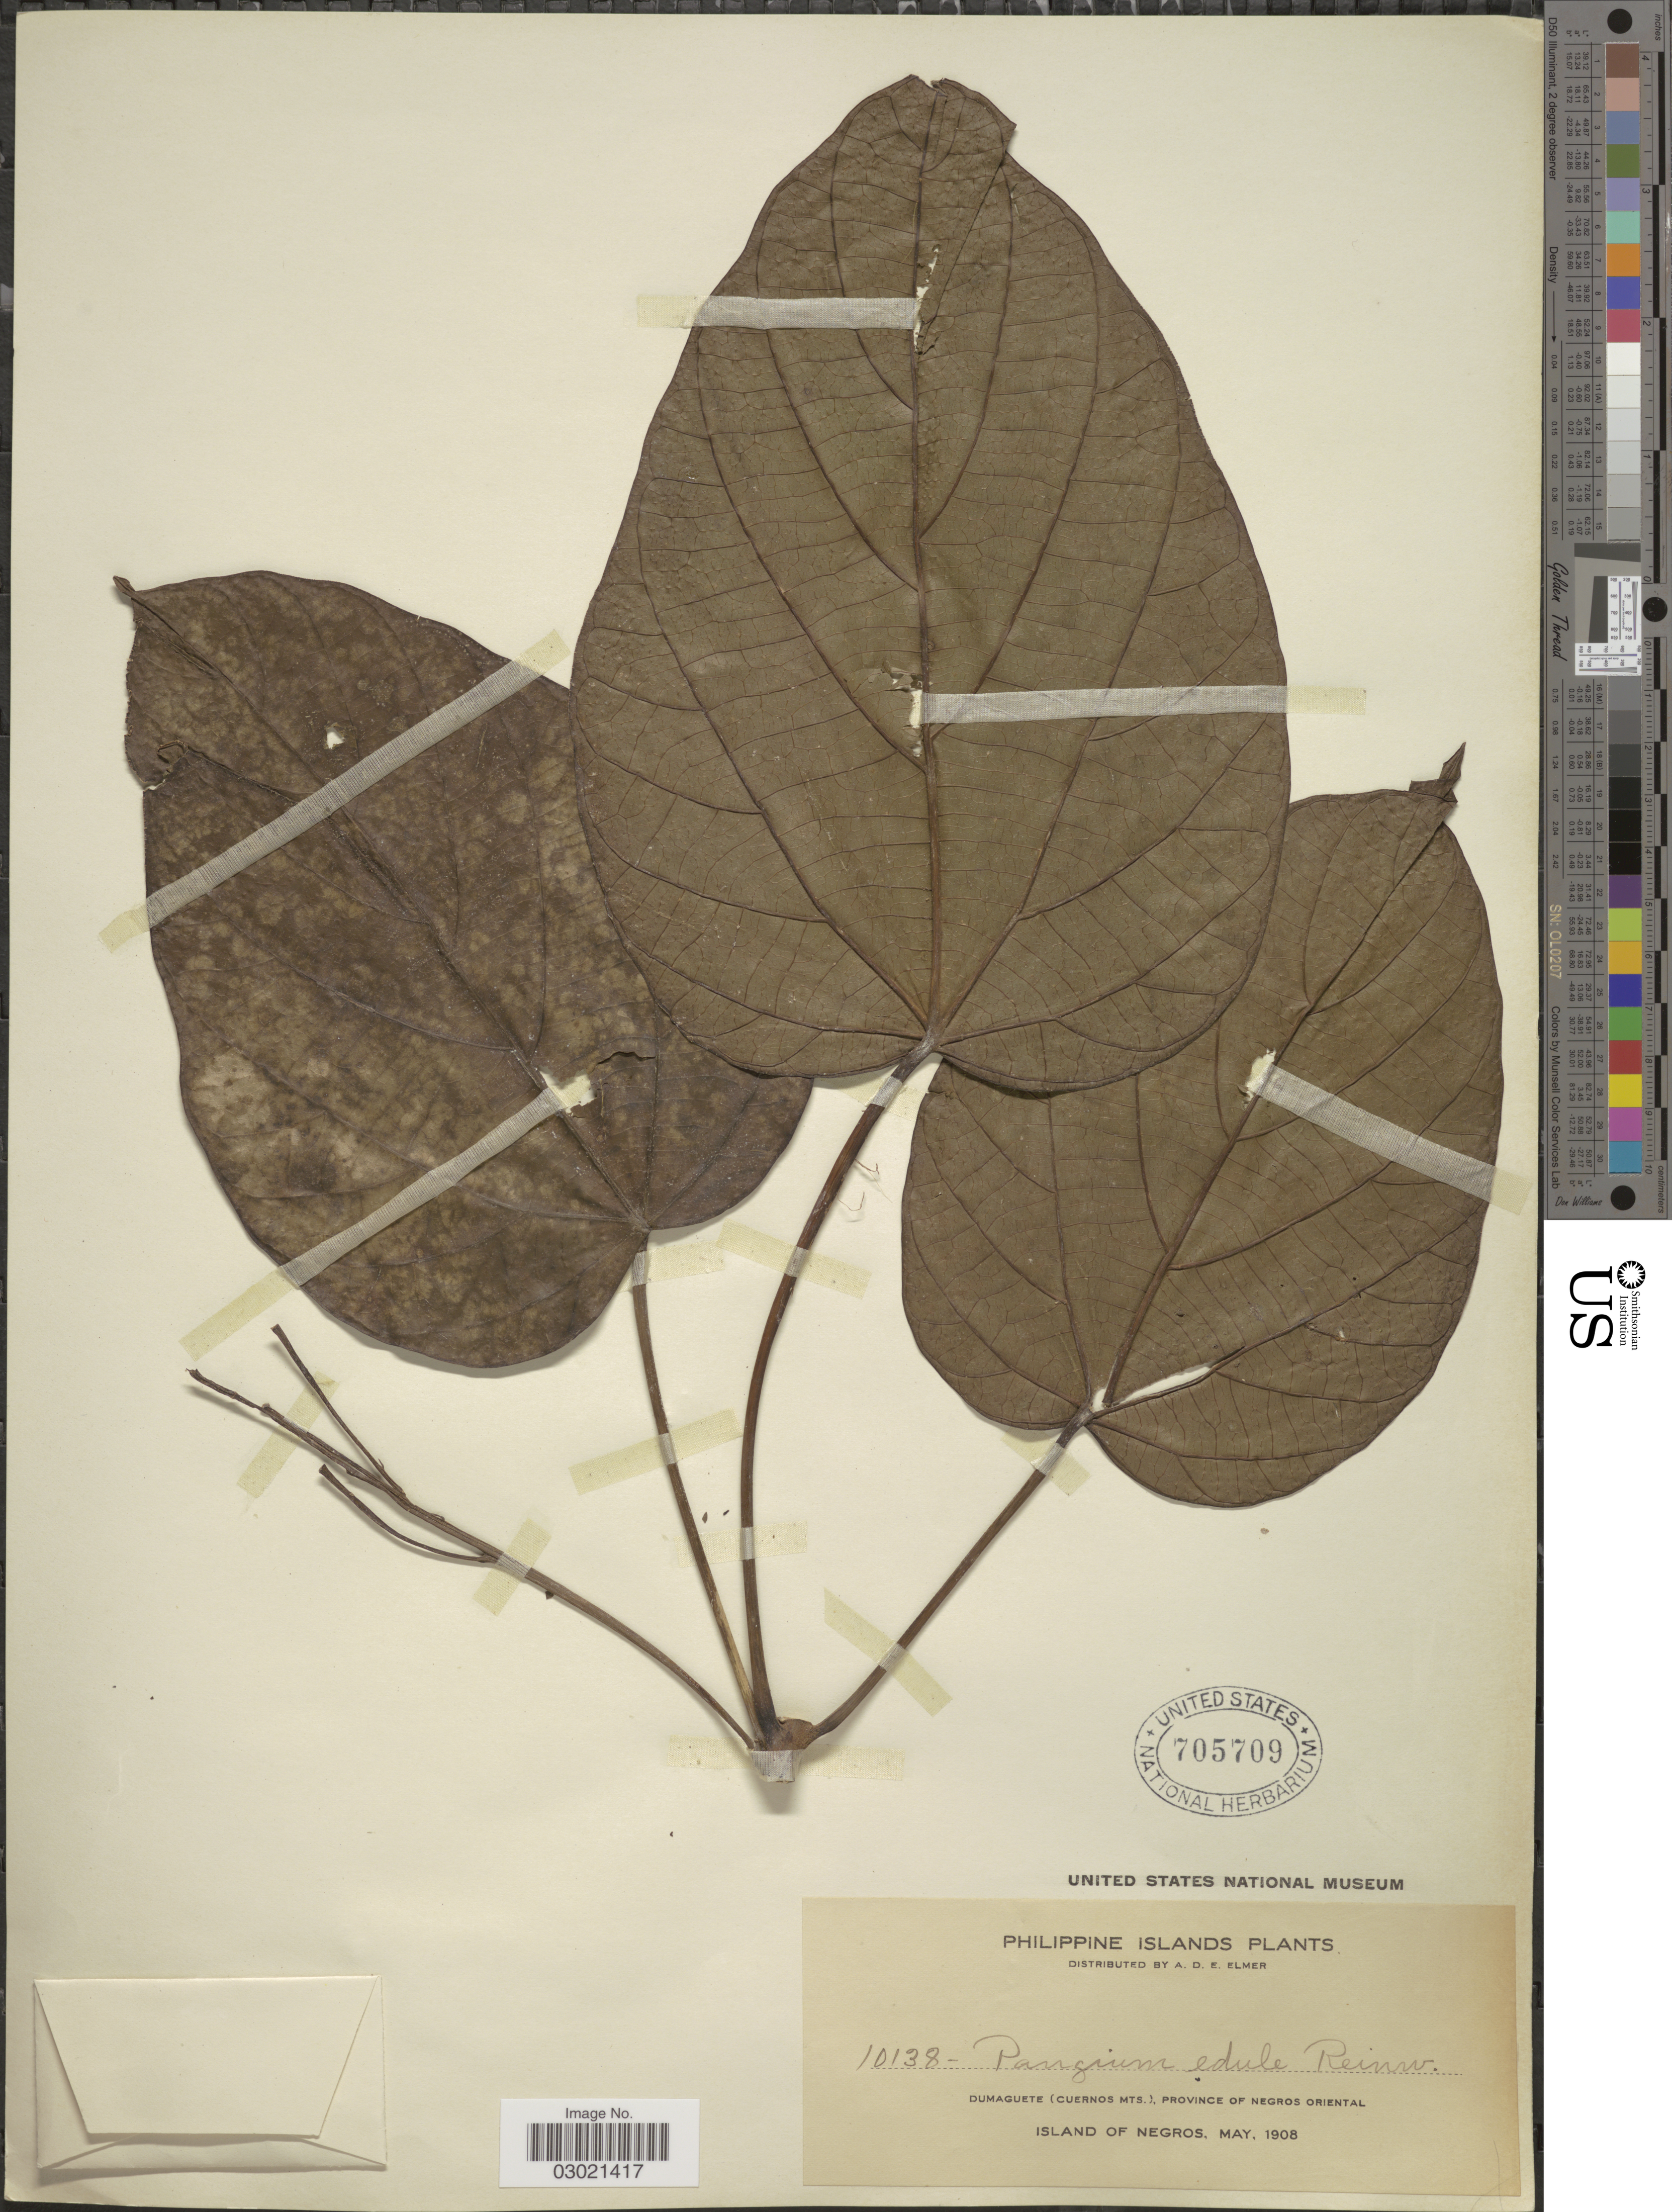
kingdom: Plantae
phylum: Tracheophyta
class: Magnoliopsida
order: Malpighiales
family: Achariaceae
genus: Pangium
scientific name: Pangium edule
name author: Reinw.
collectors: A. D. E. Elmer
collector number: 10138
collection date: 1908-05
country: Philippines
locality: Dumaguete (Cuernos Mts.), Province of Negros Oriental. Island of Negros.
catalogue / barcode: US 705709